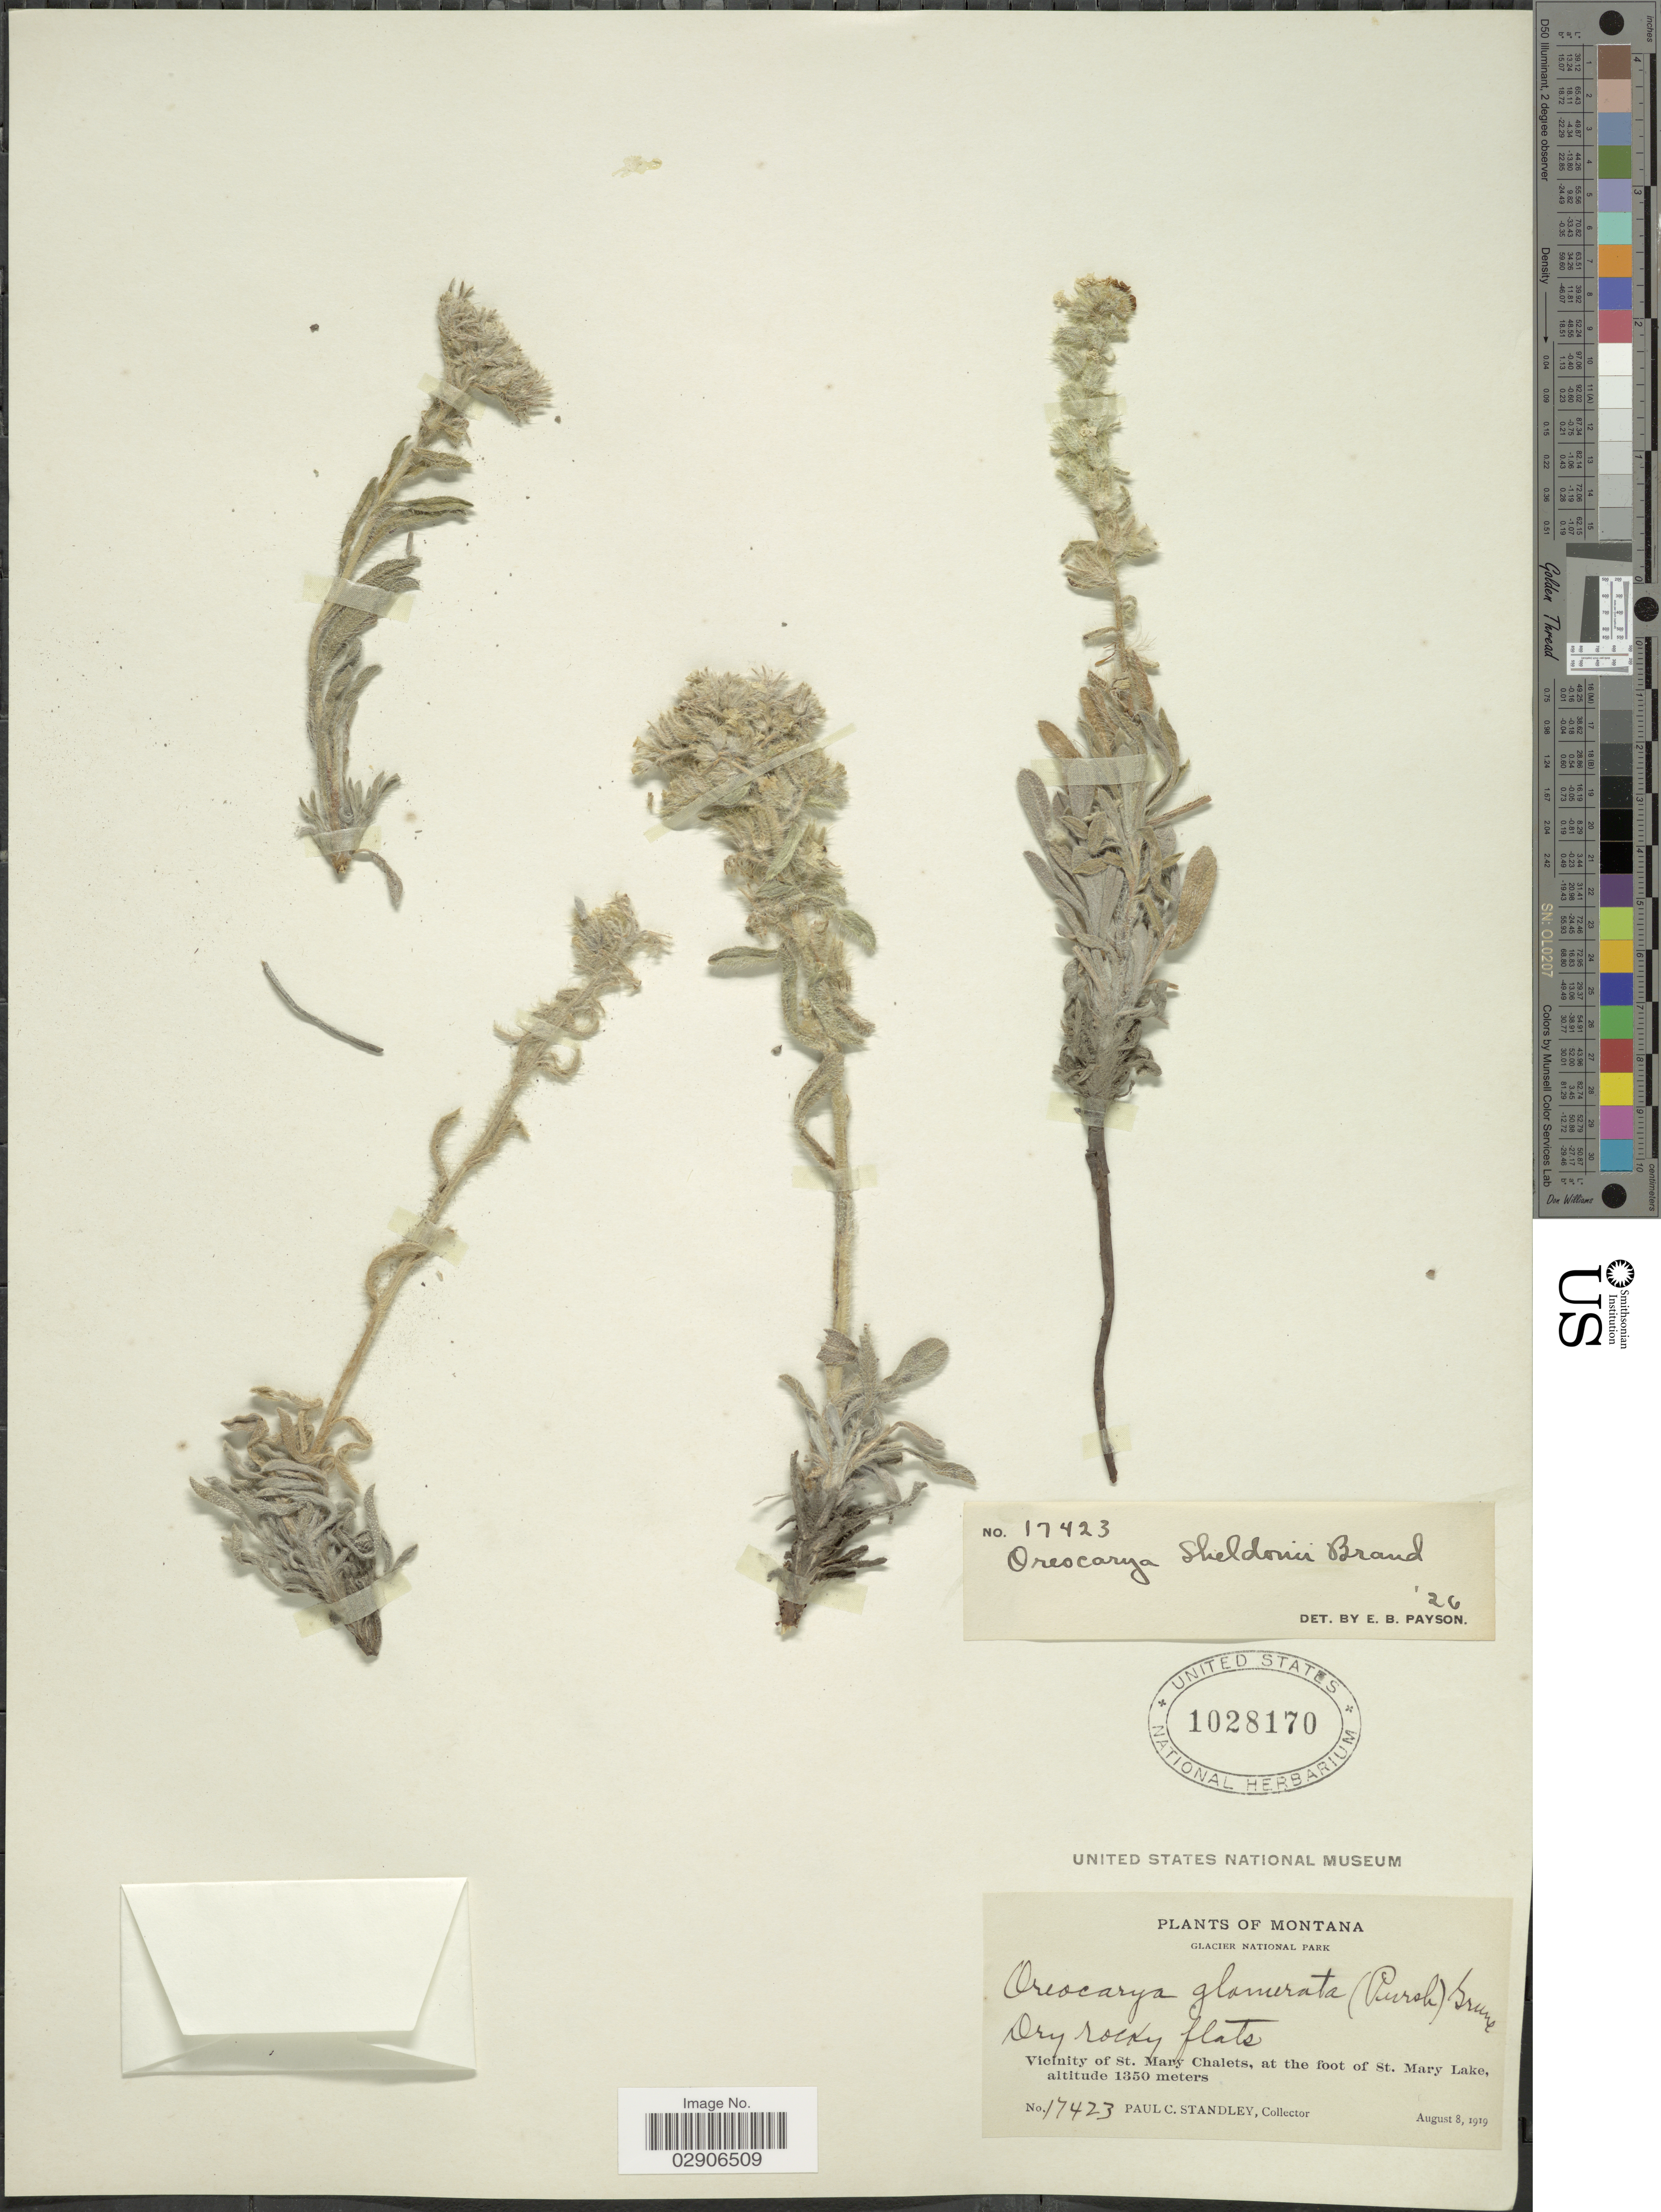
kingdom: Plantae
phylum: Tracheophyta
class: Magnoliopsida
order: Boraginales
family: Boraginaceae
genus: Oreocarya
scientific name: Oreocarya sheldonii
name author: Brandegee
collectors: P. C. Standley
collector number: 17423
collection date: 1919-08-08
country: United States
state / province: Montana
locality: Glacier National Park. Vicinity of St. Mary Chalets, at the foot of St. Mary Lake.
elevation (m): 1350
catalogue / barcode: US 1028170